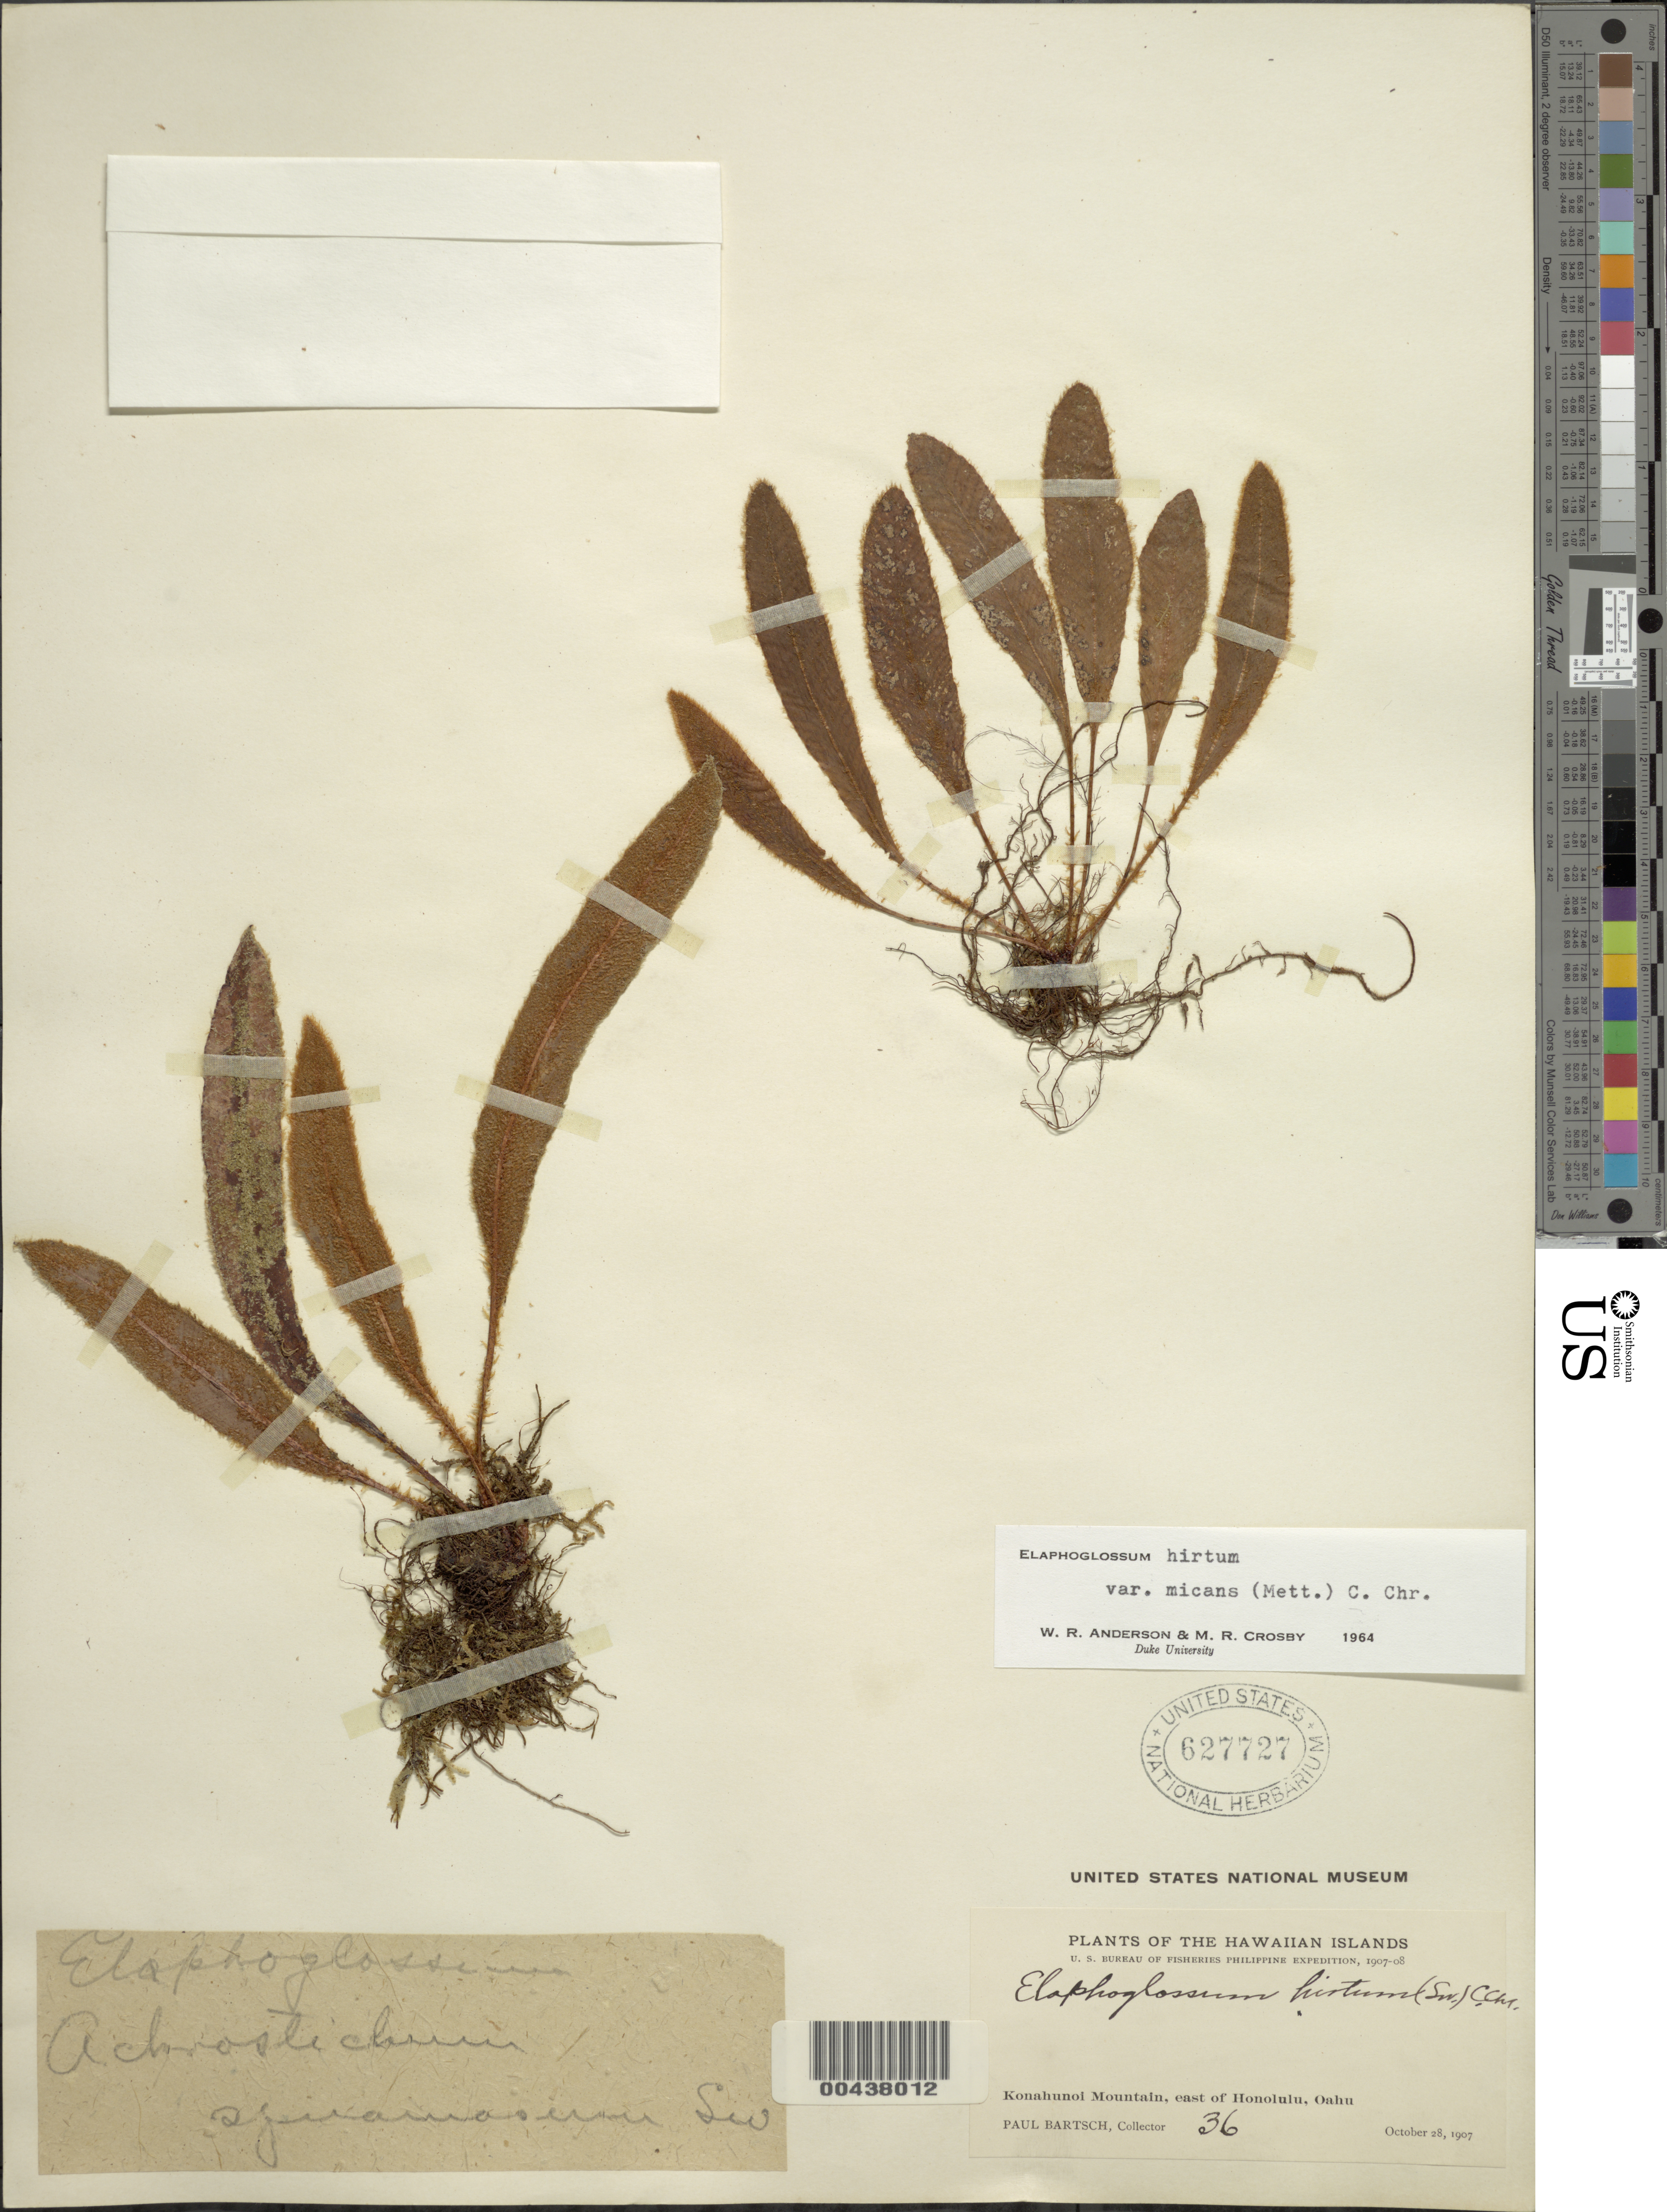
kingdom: Plantae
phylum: Tracheophyta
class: Polypodiopsida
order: Polypodiales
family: Dryopteridaceae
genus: Elaphoglossum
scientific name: Elaphoglossum hirtum var. micans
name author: C. Chr.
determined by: Anderson, W. R.; Crosby, M.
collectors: P. Bartsch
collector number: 36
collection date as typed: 28 Oct 1907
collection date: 1907-10-28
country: United States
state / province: Hawaii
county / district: Honolulu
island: Oahu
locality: Konahunoi Mountain, E of Honolulu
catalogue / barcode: US 627727